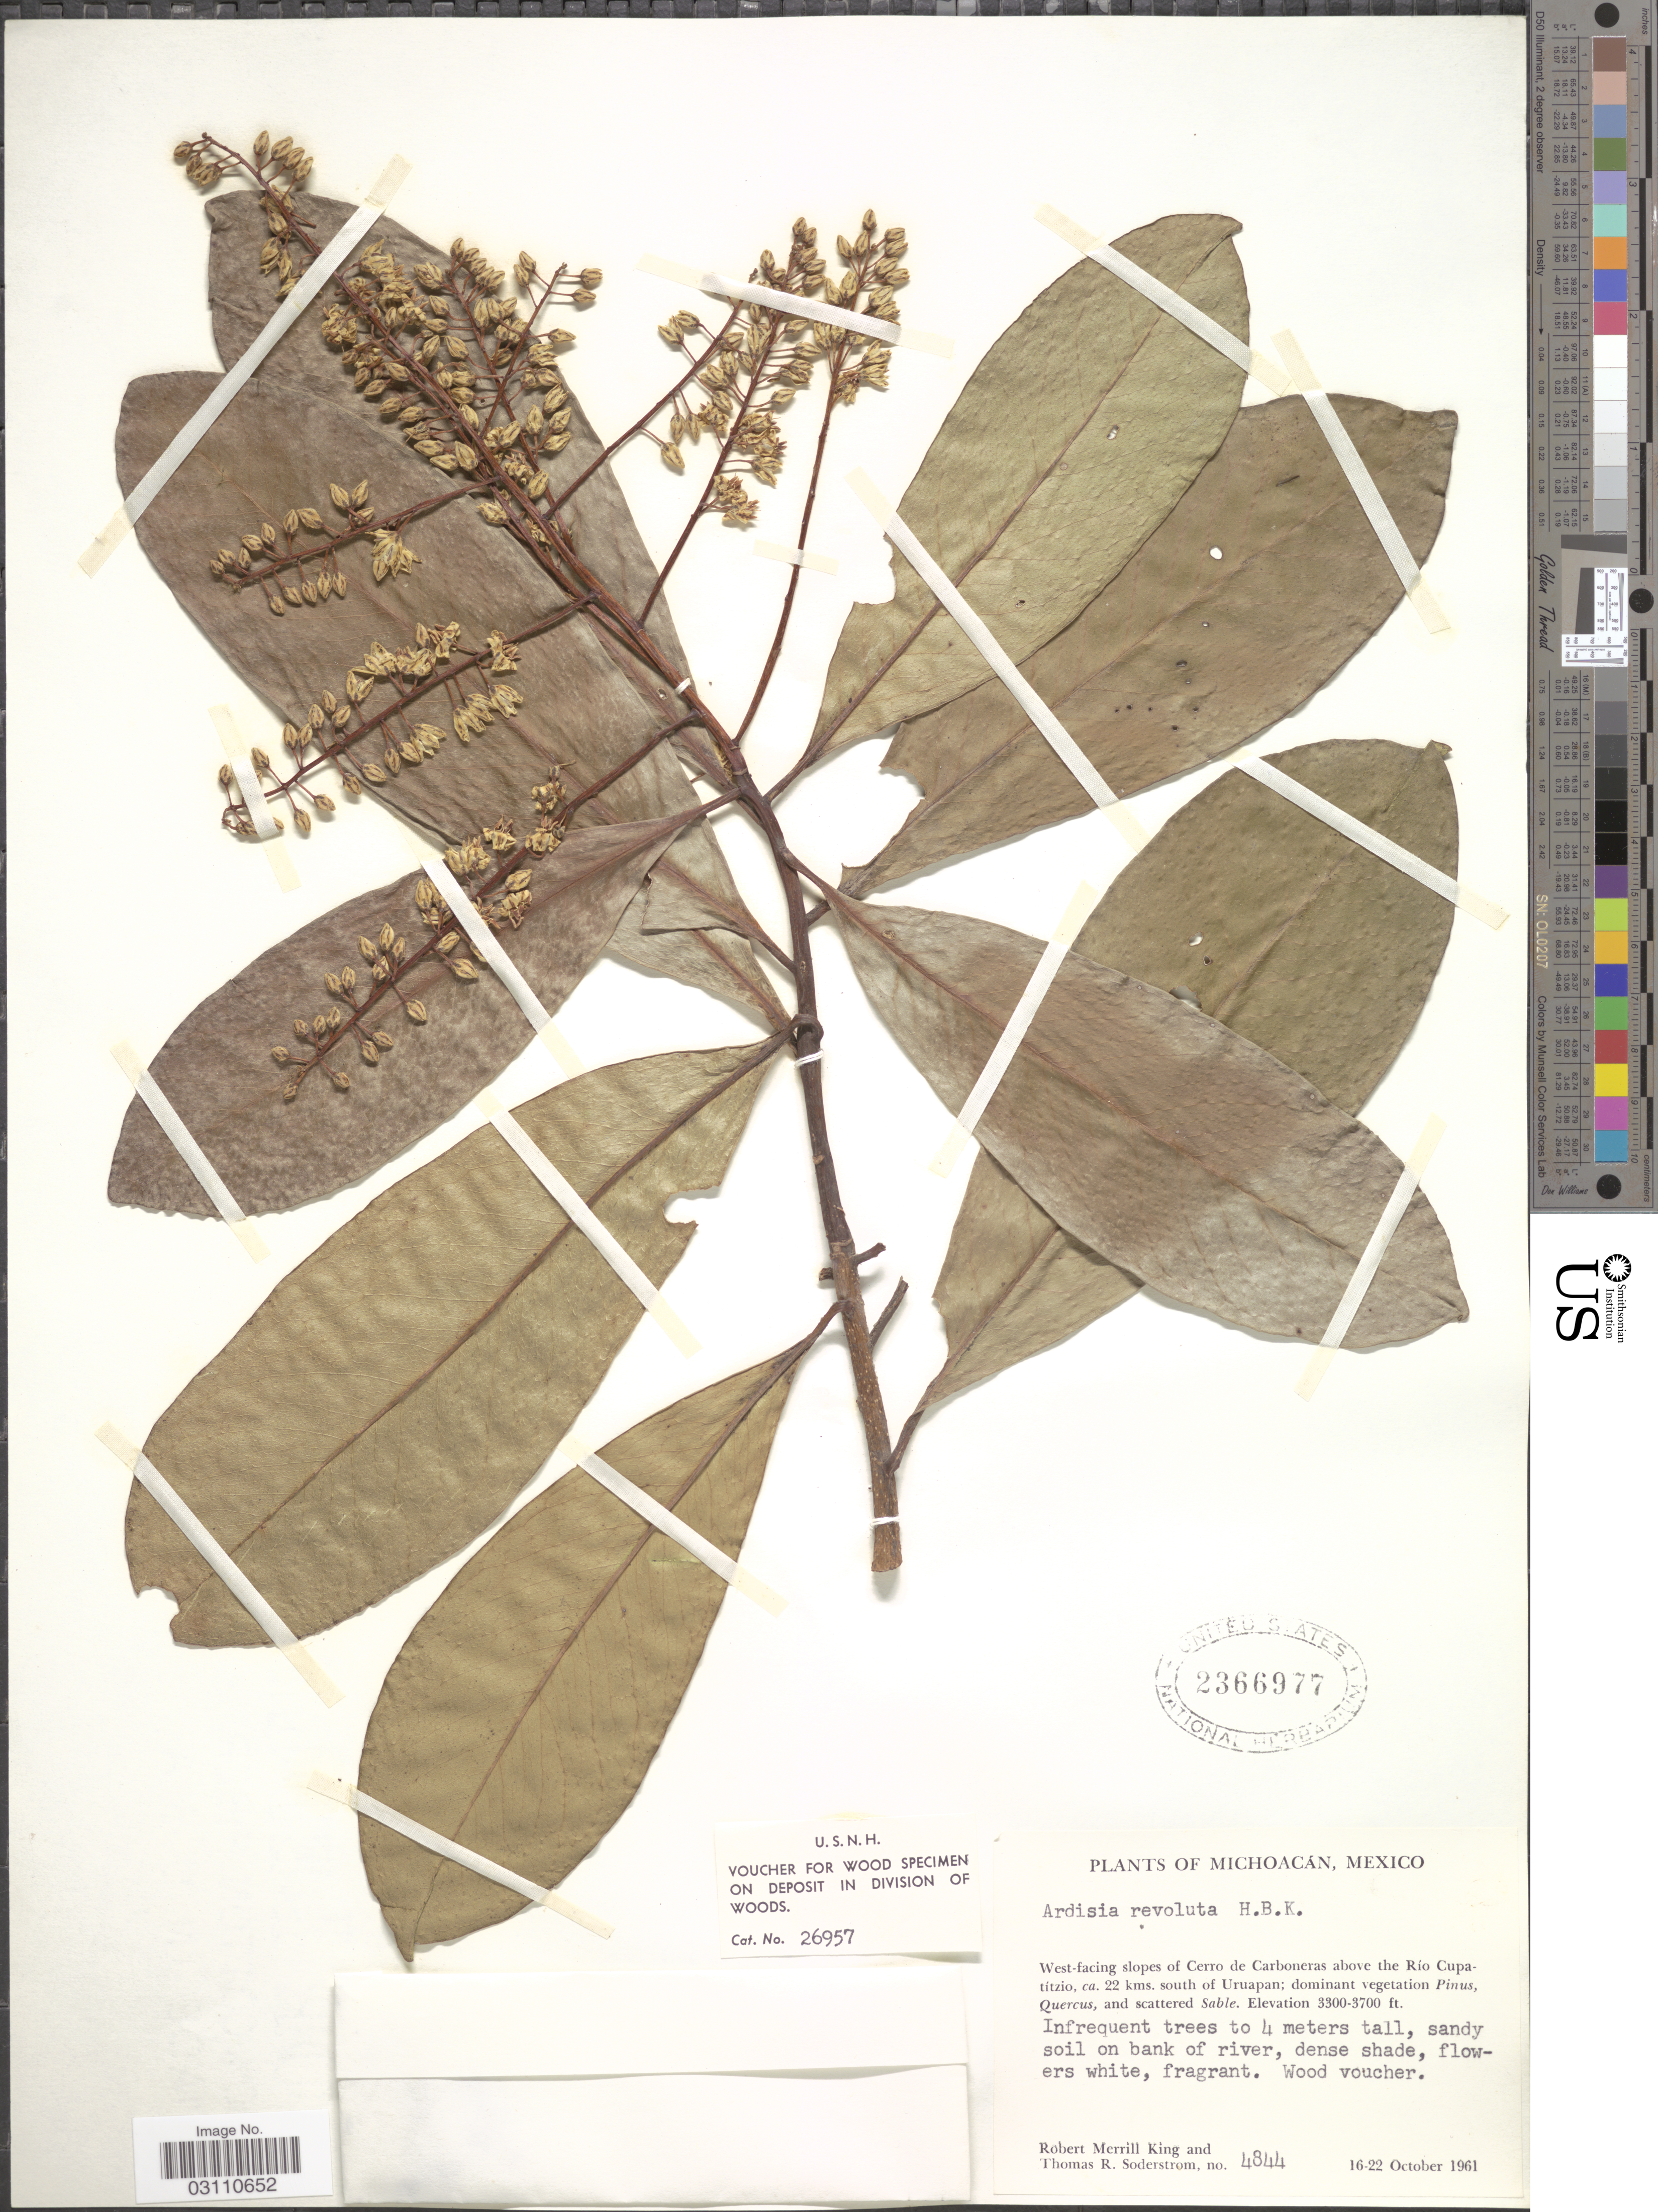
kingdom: Plantae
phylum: Tracheophyta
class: Magnoliopsida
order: Ericales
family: Primulaceae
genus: Ardisia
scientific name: Ardisia revoluta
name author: Kunth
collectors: R. M. King & T. R. Soderstrom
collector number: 4844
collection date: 1961-10-16/1961-10-22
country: Mexico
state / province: Michoacán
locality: West-facing slopes of Cerro de Carboneras above the Río Cupatítzio, ca. 22 kms. south of Uruapan.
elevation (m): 1006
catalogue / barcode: US 2366977